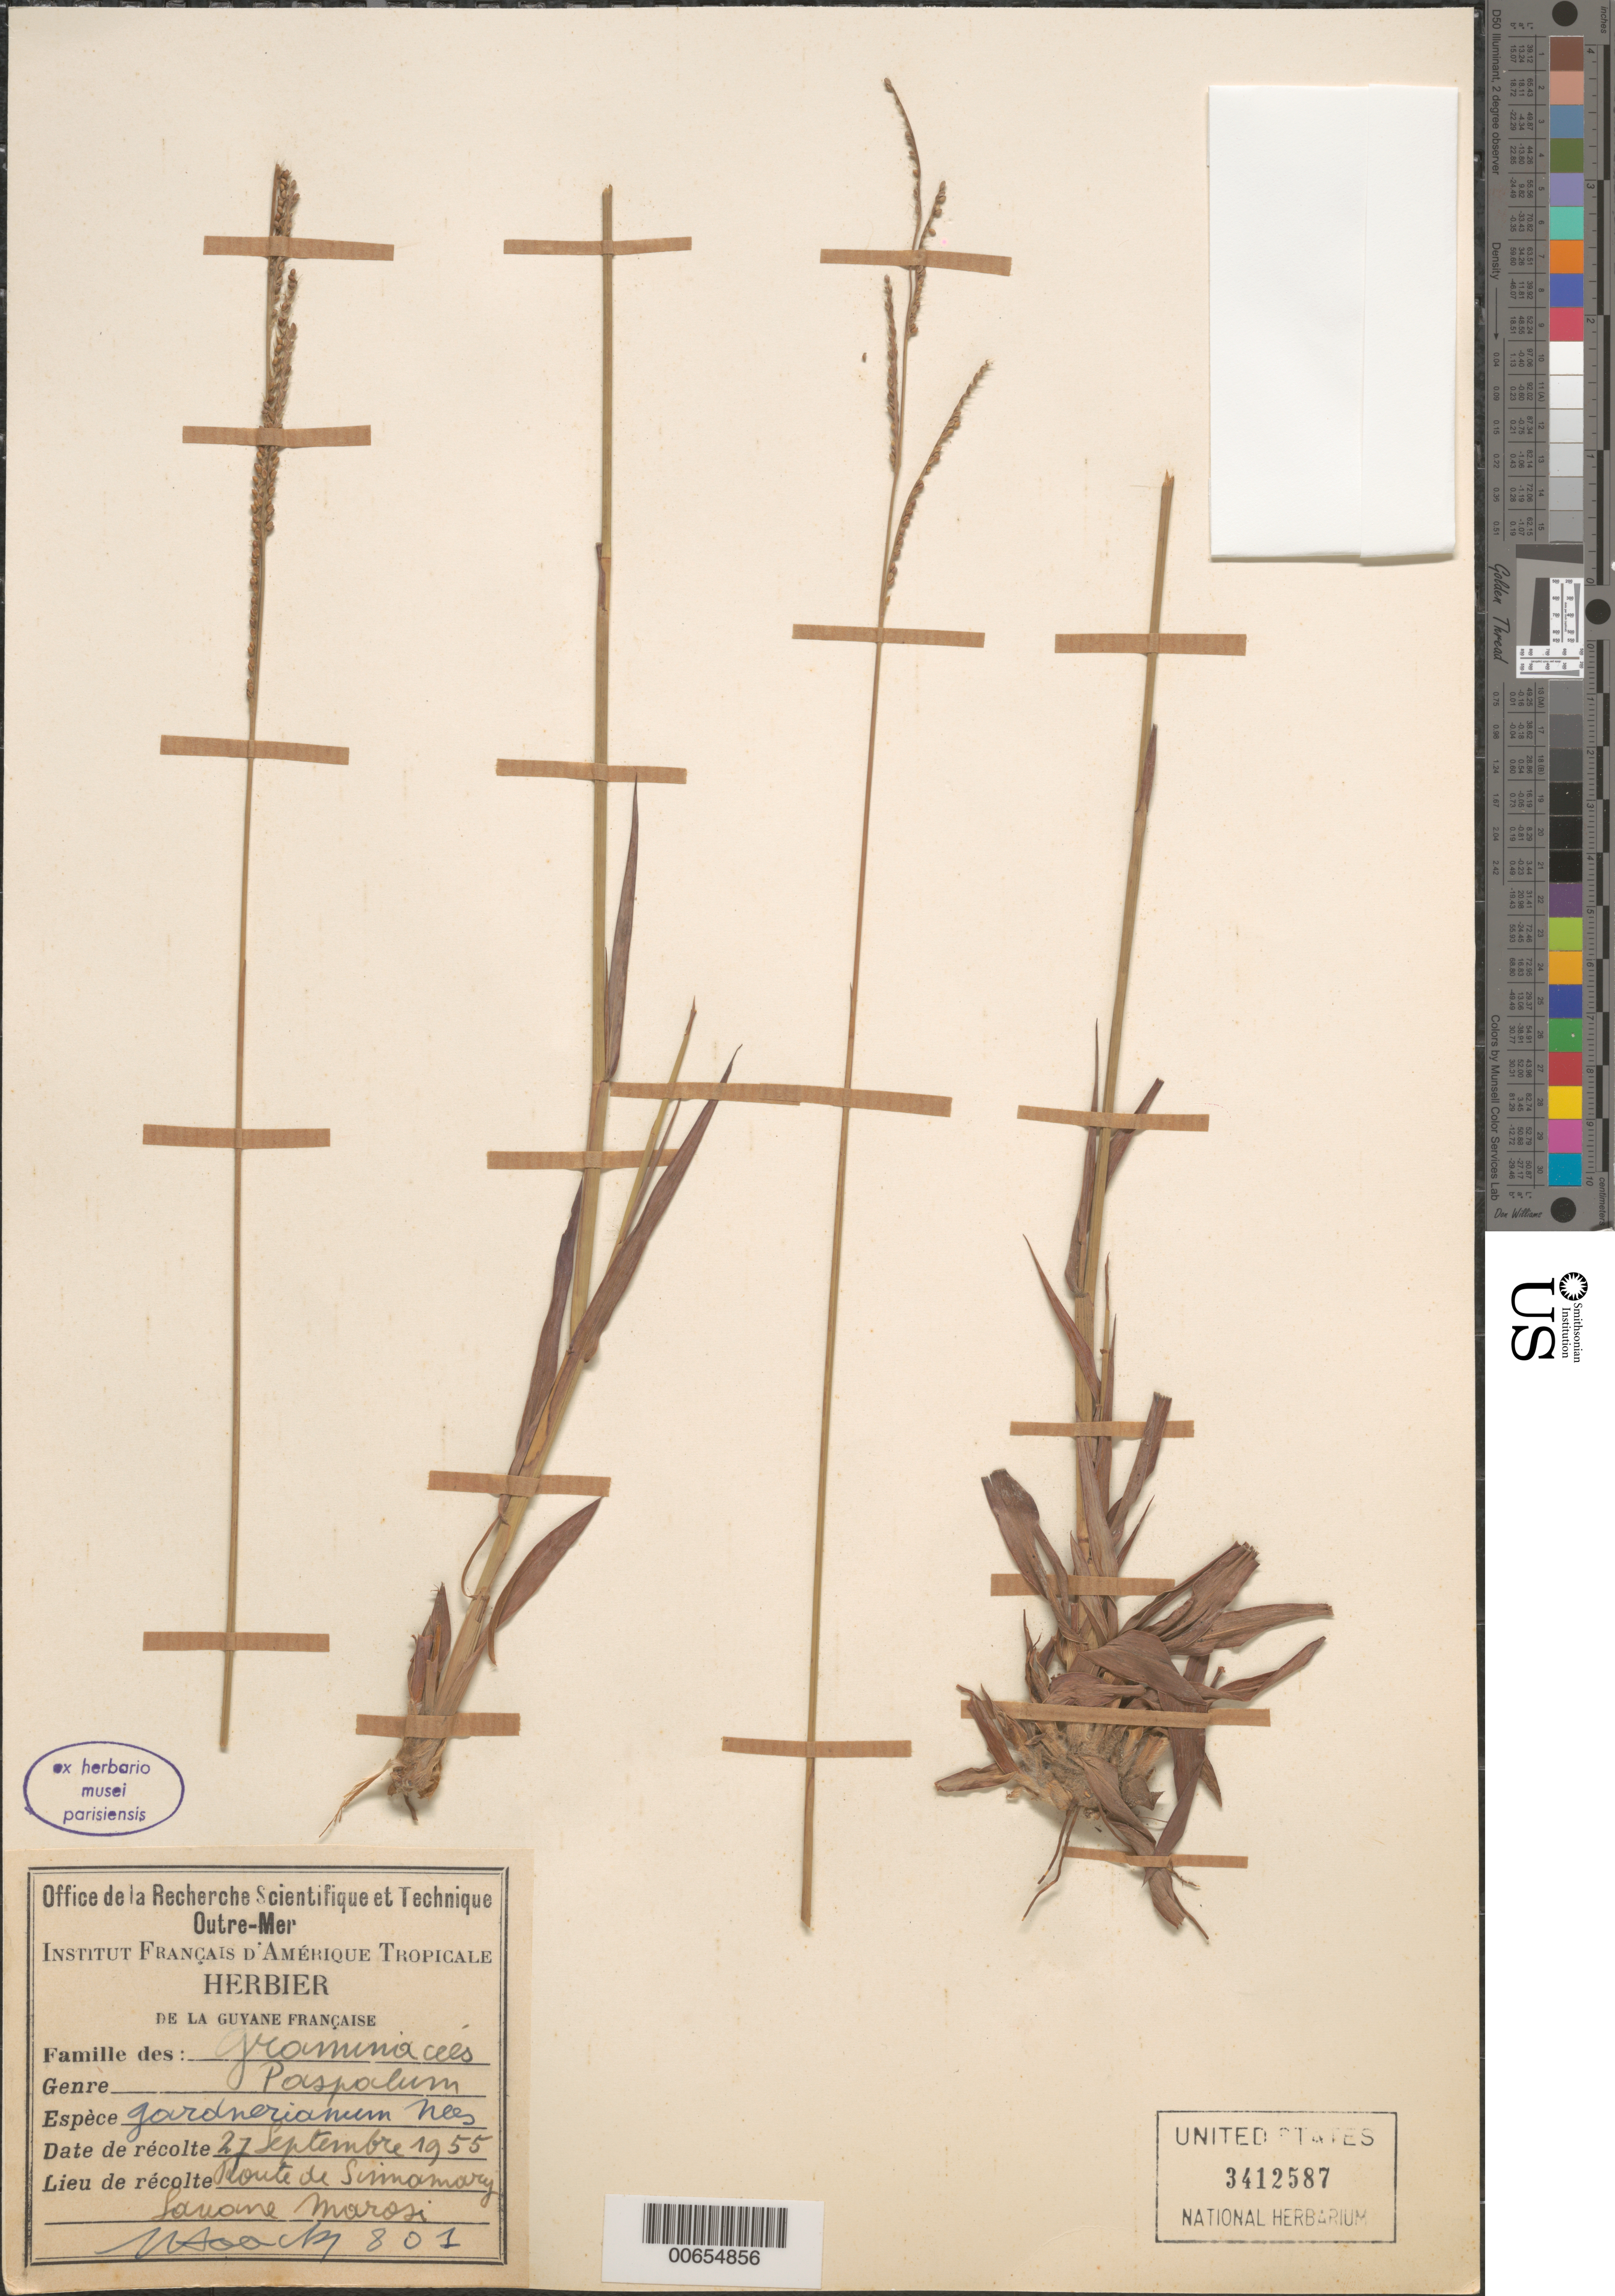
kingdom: Plantae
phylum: Tracheophyta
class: Liliopsida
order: Poales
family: Poaceae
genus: Paspalum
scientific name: Paspalum gardnerianum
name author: Nees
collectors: J. Hoock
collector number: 801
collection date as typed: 27-Sep-55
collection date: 1955-09-27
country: French Guiana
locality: Route de Sinnamary, Savane Marosi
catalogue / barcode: US 3412587